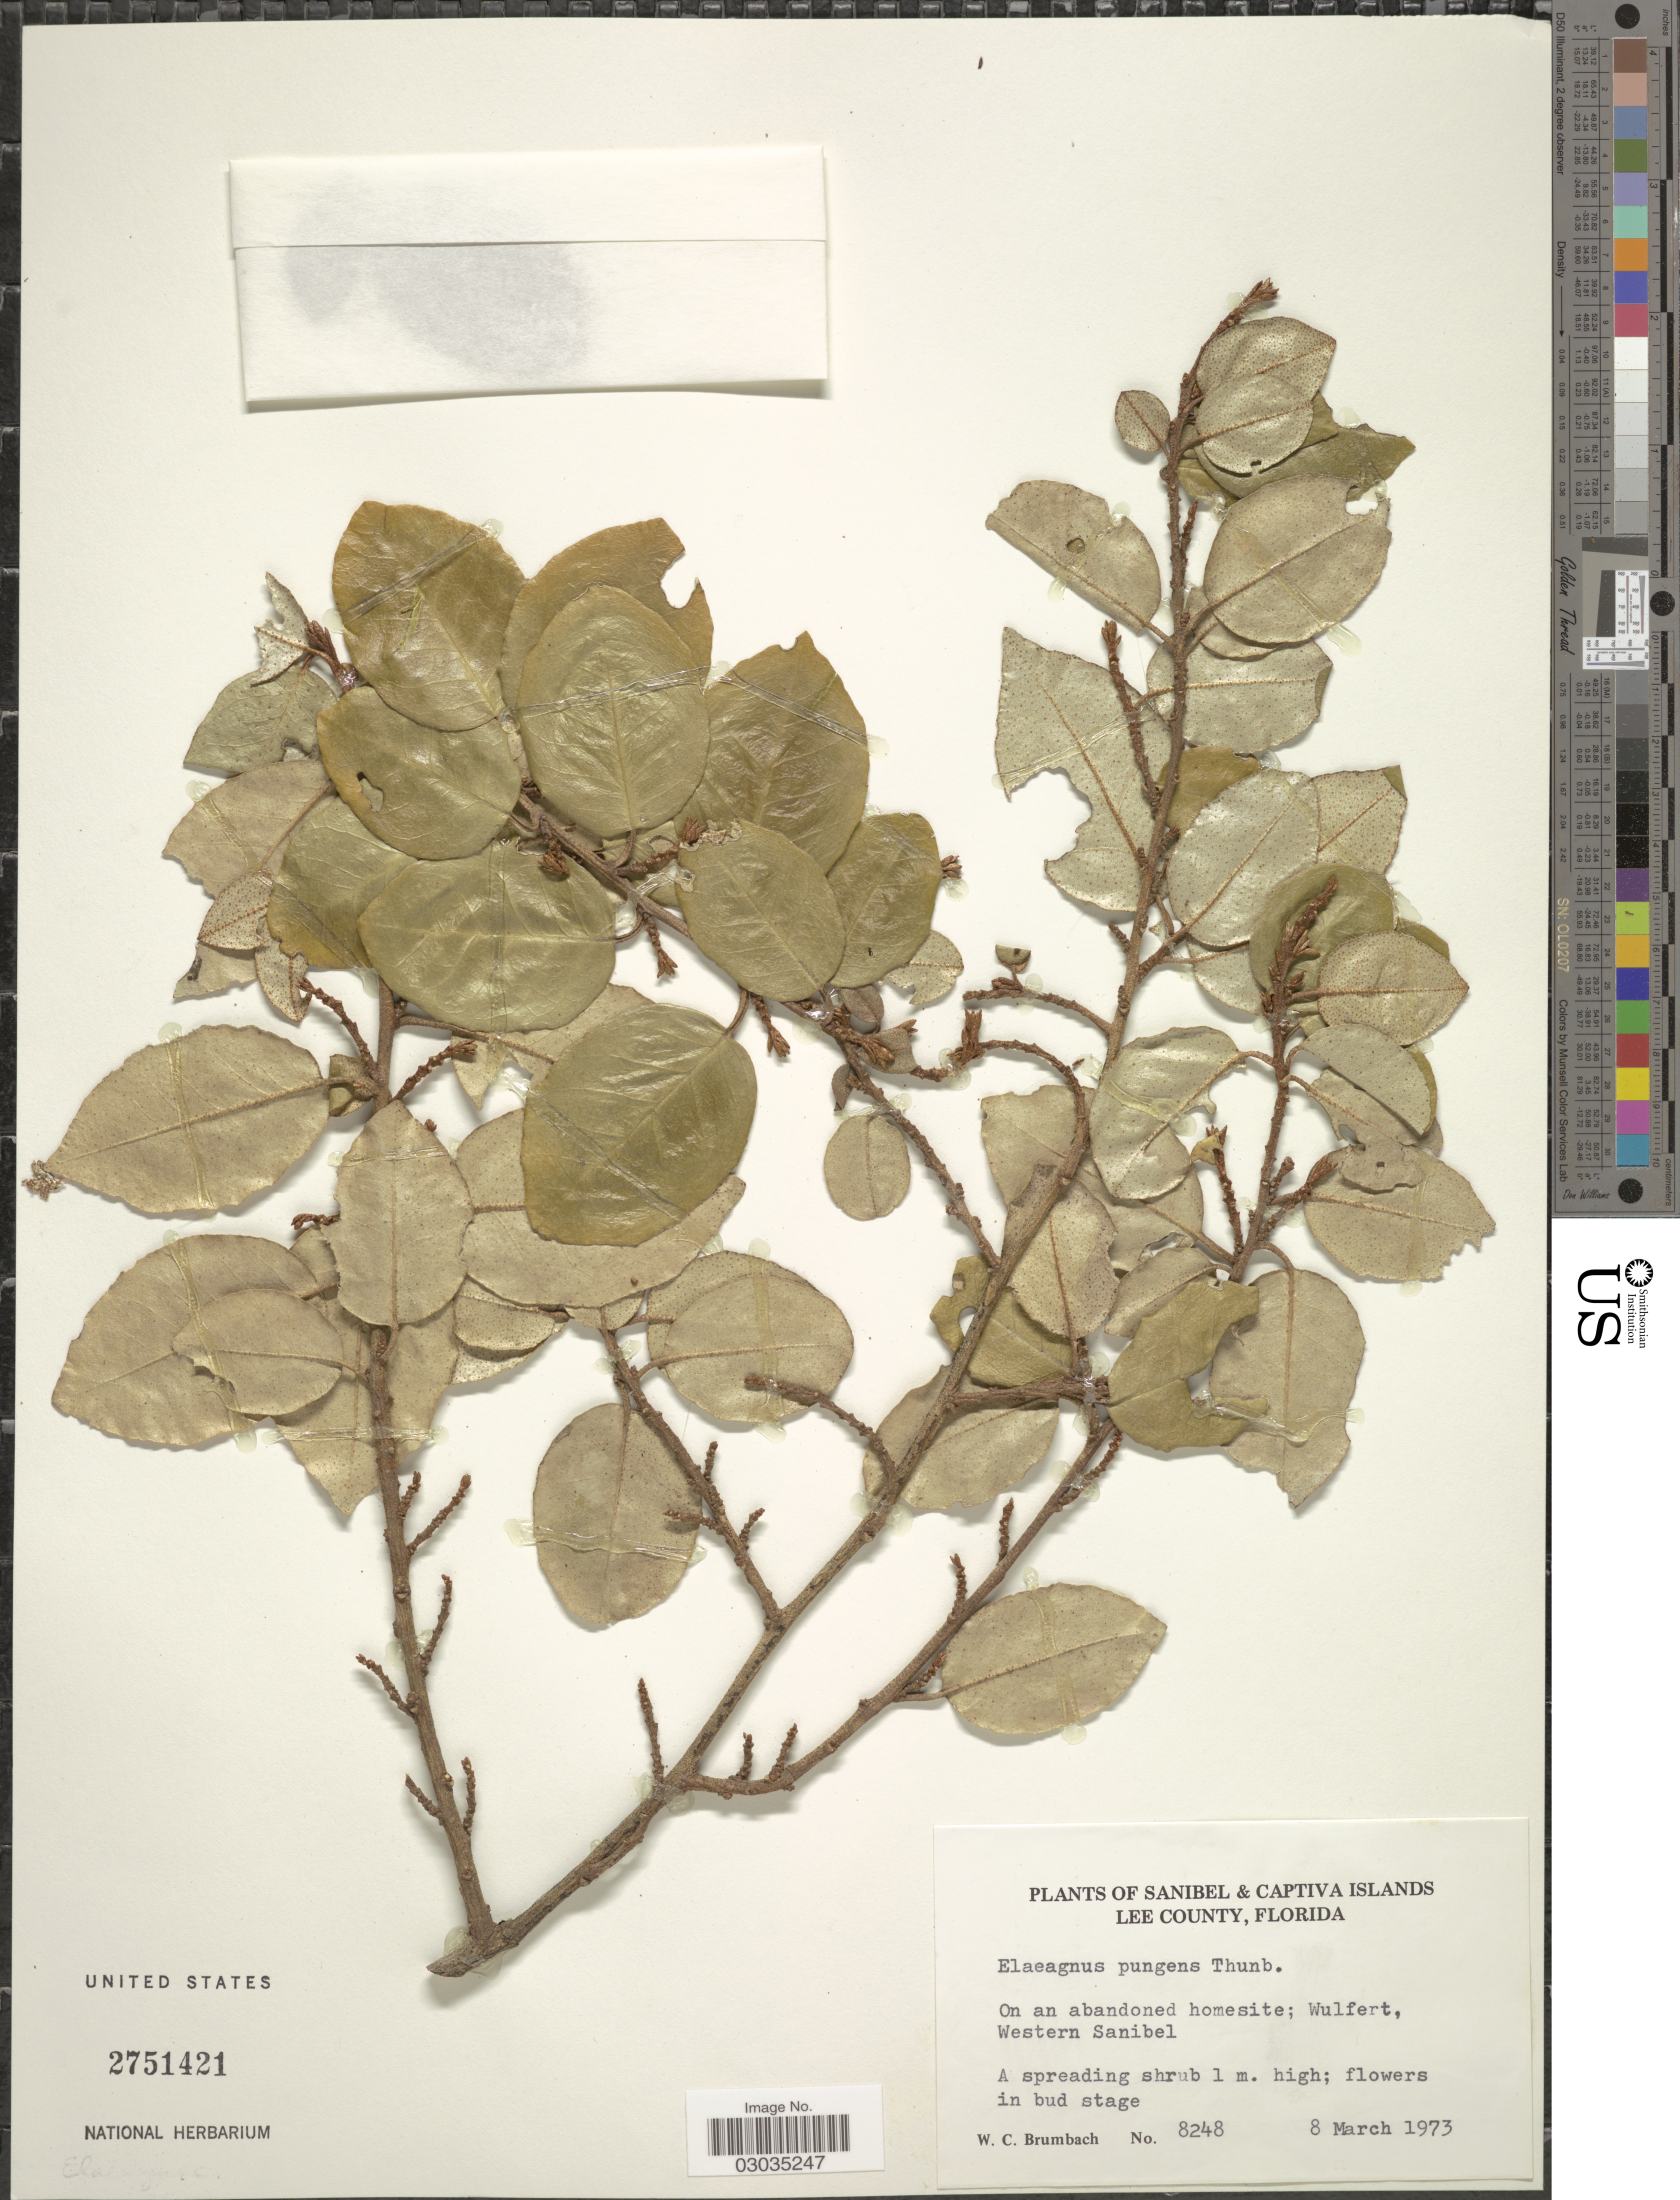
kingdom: Plantae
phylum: Tracheophyta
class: Magnoliopsida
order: Rosales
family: Elaeagnaceae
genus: Elaeagnus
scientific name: Elaeagnus pungens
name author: Thunb.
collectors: W. C. Brumbach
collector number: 8248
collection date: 1973-03-08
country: United States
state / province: Florida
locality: Sanibel & Captiva Islands, Lee County, Florida, On an abandoned homesite; Wulfert, Western Sanibel.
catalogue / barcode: US 2751421